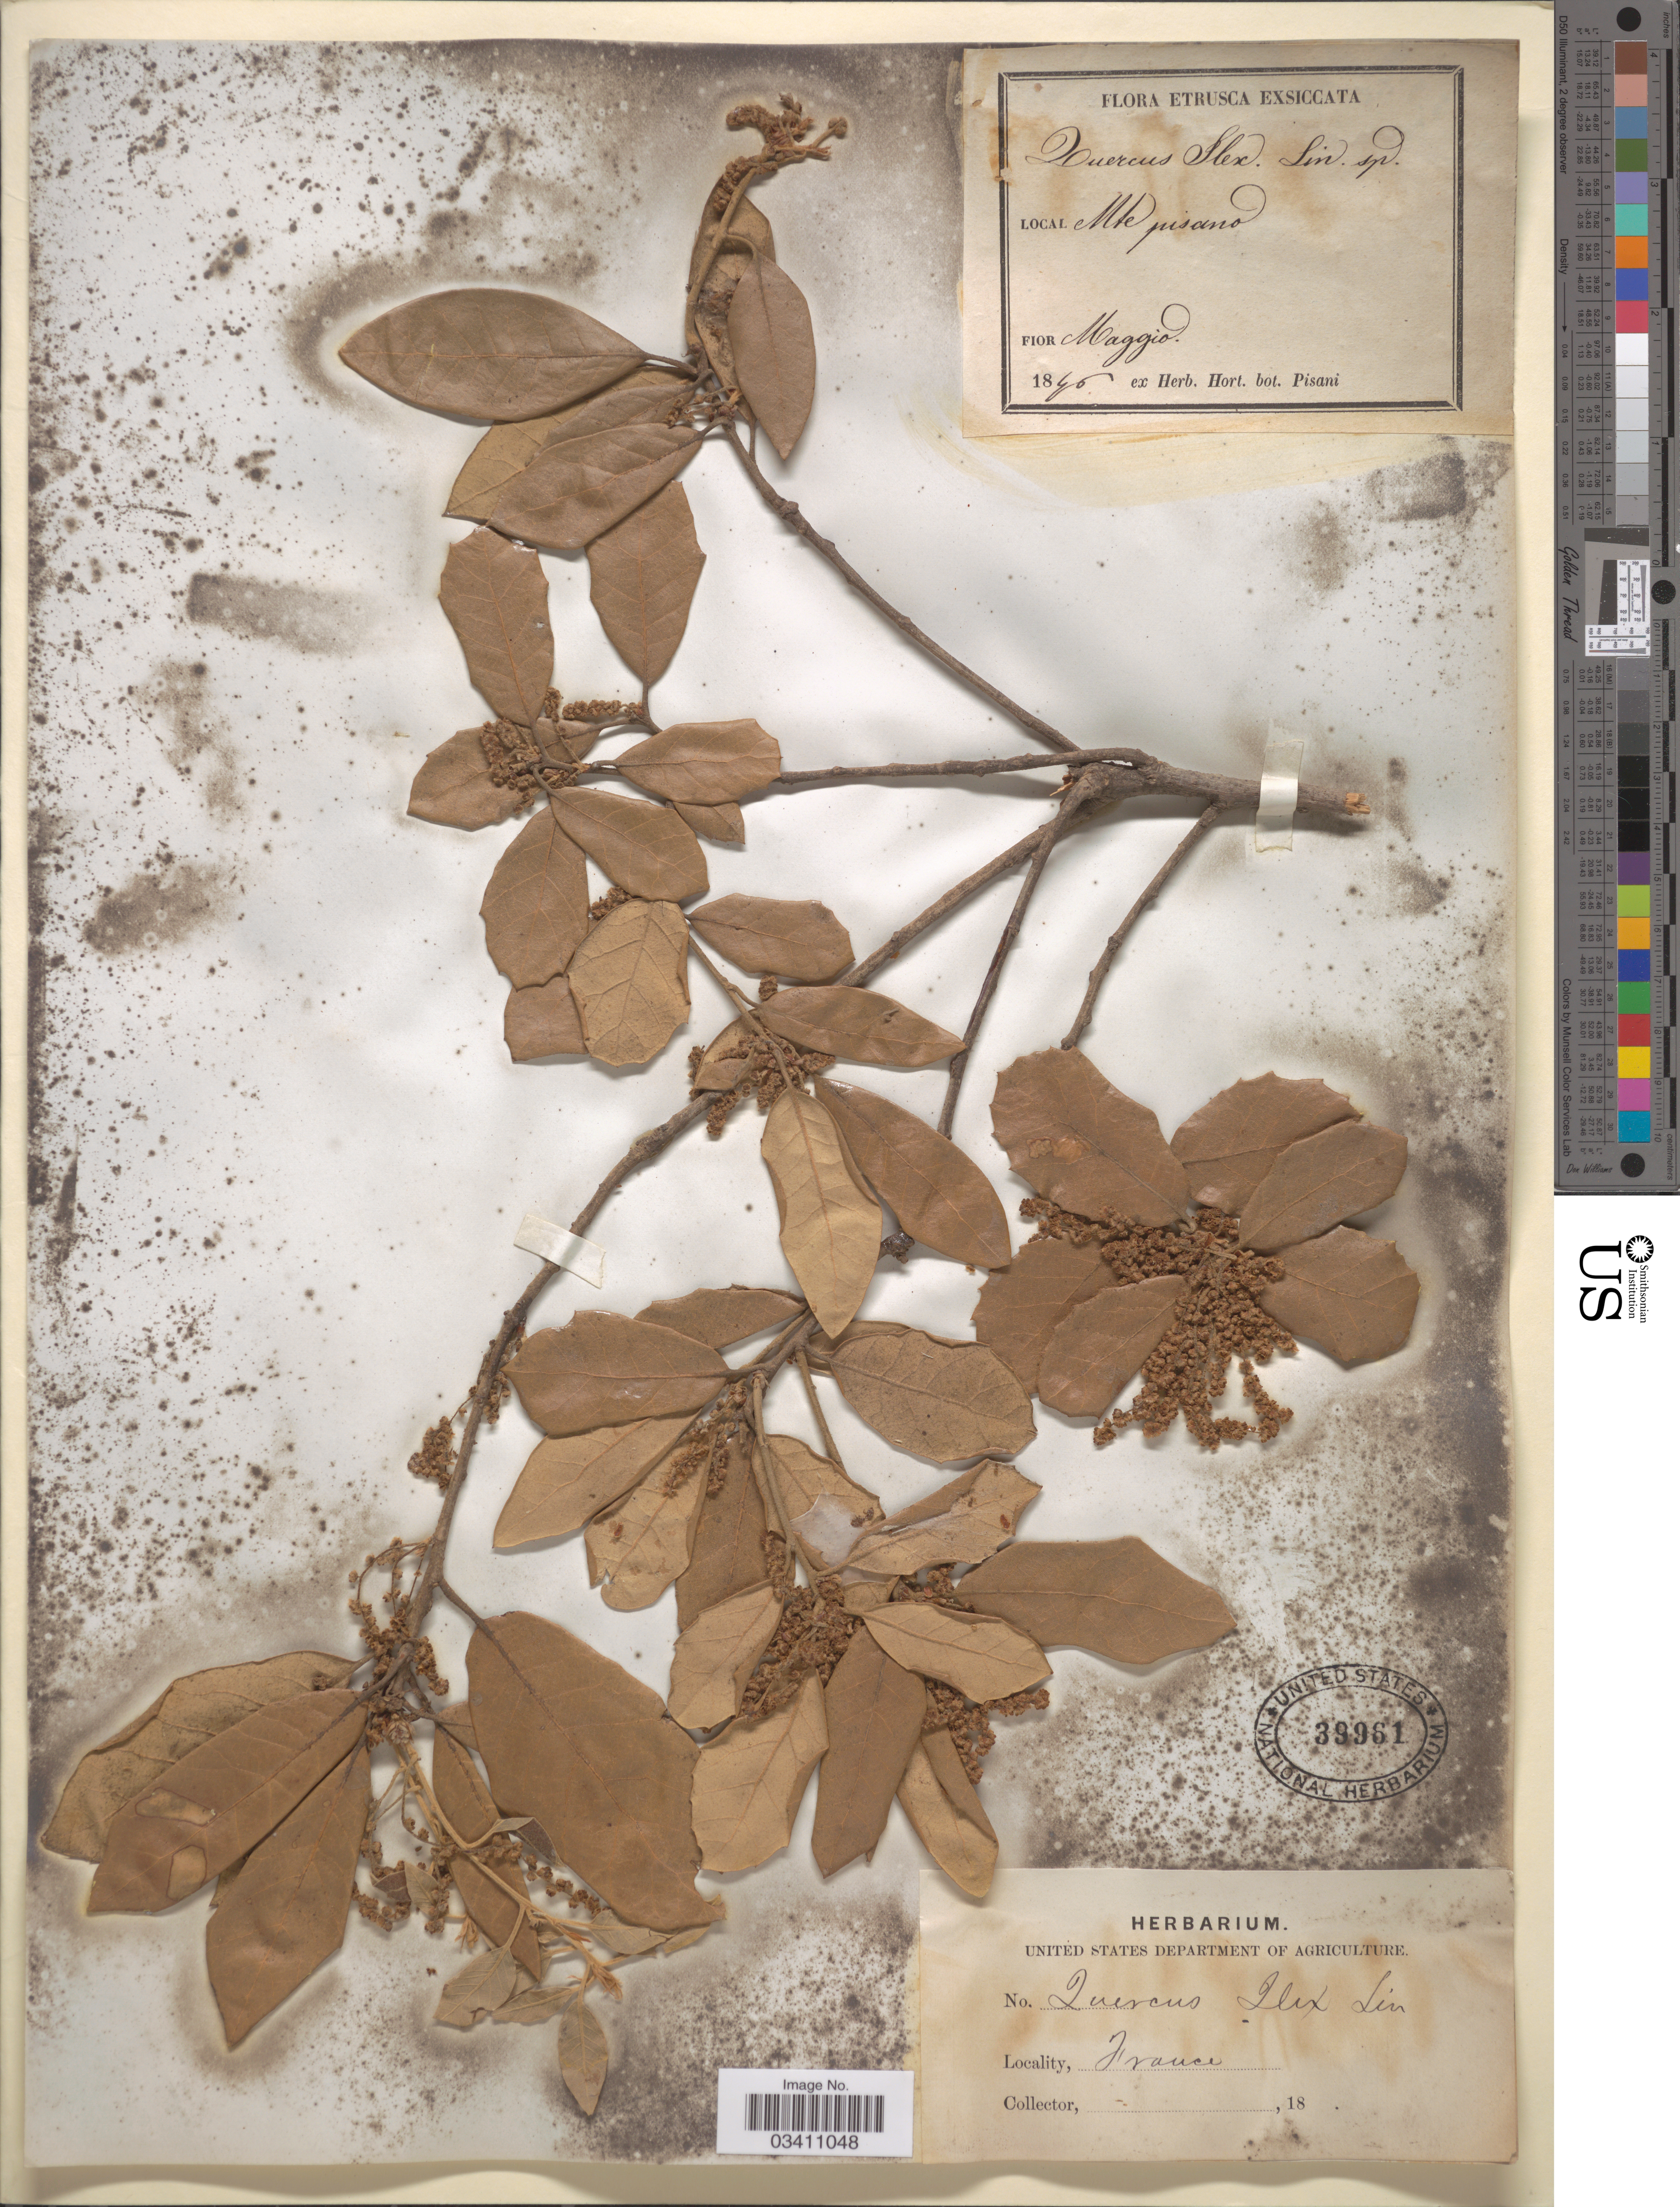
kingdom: Plantae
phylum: Tracheophyta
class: Magnoliopsida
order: Fagales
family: Fagaceae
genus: Quercus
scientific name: Quercus ilex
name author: Lour.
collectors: ex herb. Hort. Bot. Pisani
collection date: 1846-05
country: Italy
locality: Etrusca. Mte pisano.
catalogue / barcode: US 39961